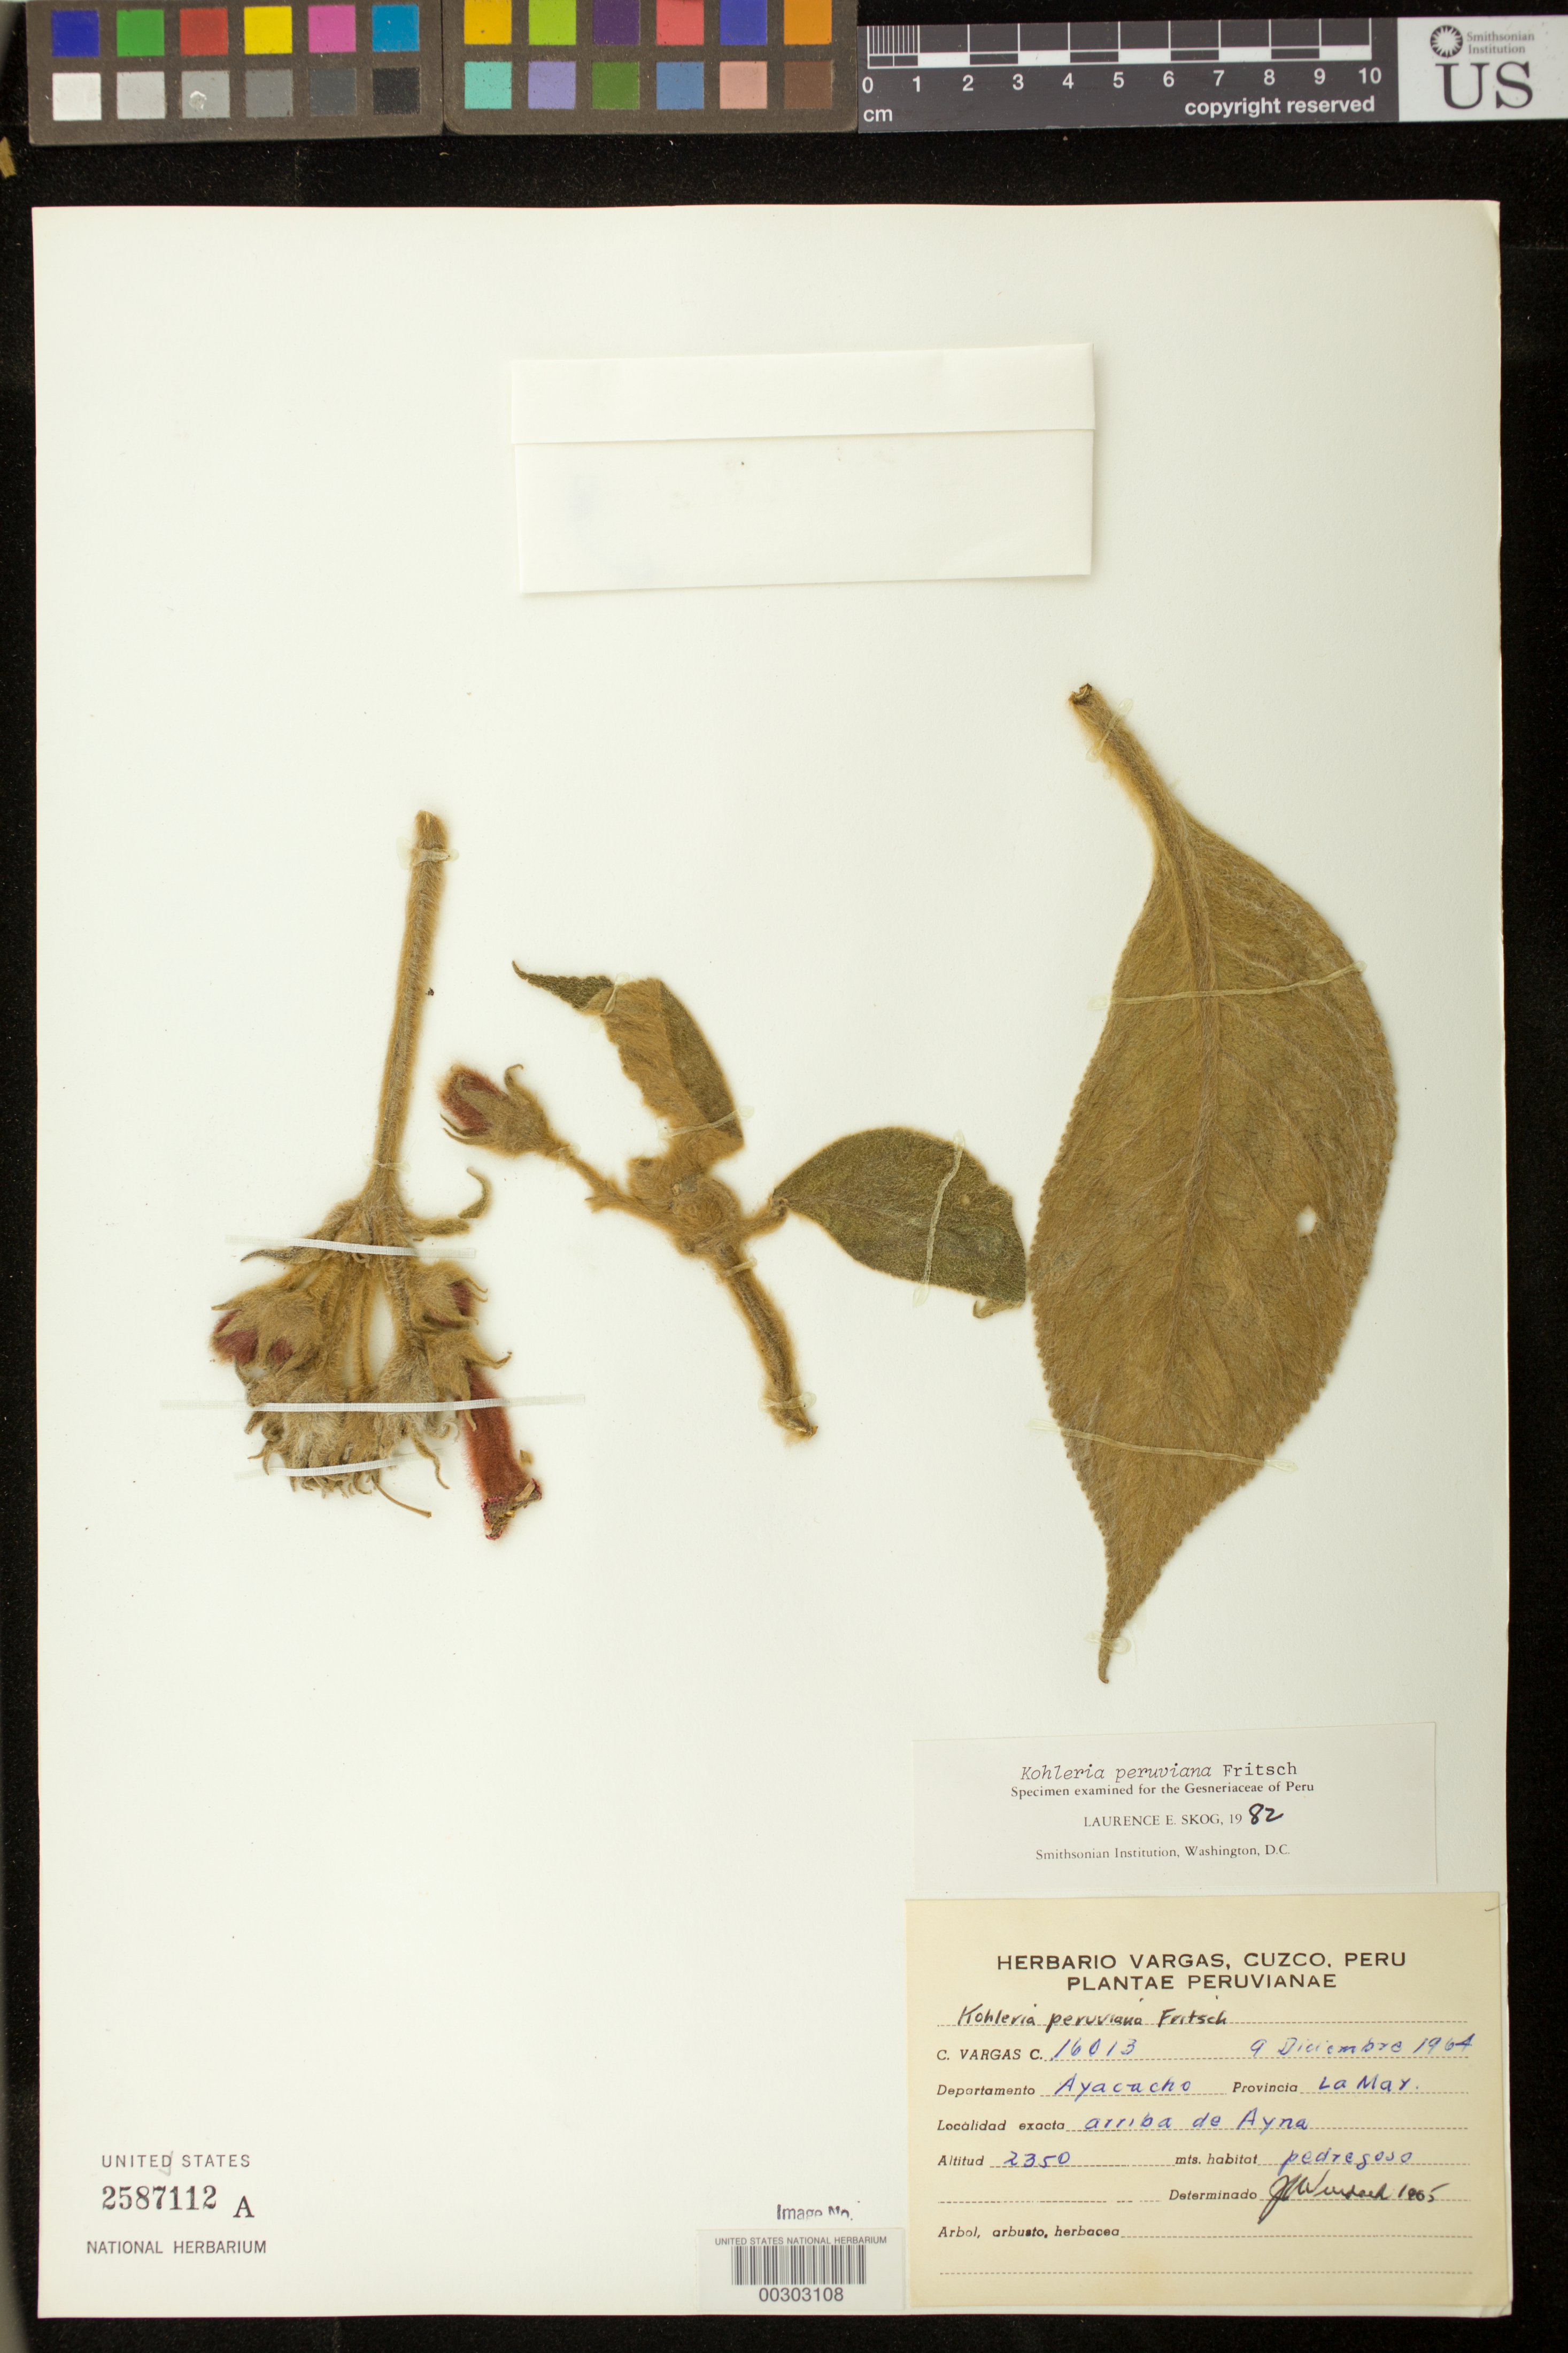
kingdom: Plantae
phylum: Tracheophyta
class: Magnoliopsida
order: Lamiales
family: Gesneriaceae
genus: Kohleria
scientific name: Kohleria peruviana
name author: Fritsch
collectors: C. Vargas C.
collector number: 16013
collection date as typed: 09 Dec 1964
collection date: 1964-12-09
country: Peru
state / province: Ayacucho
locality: La Mar, Above Ayna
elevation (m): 2350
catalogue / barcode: US 2587112A